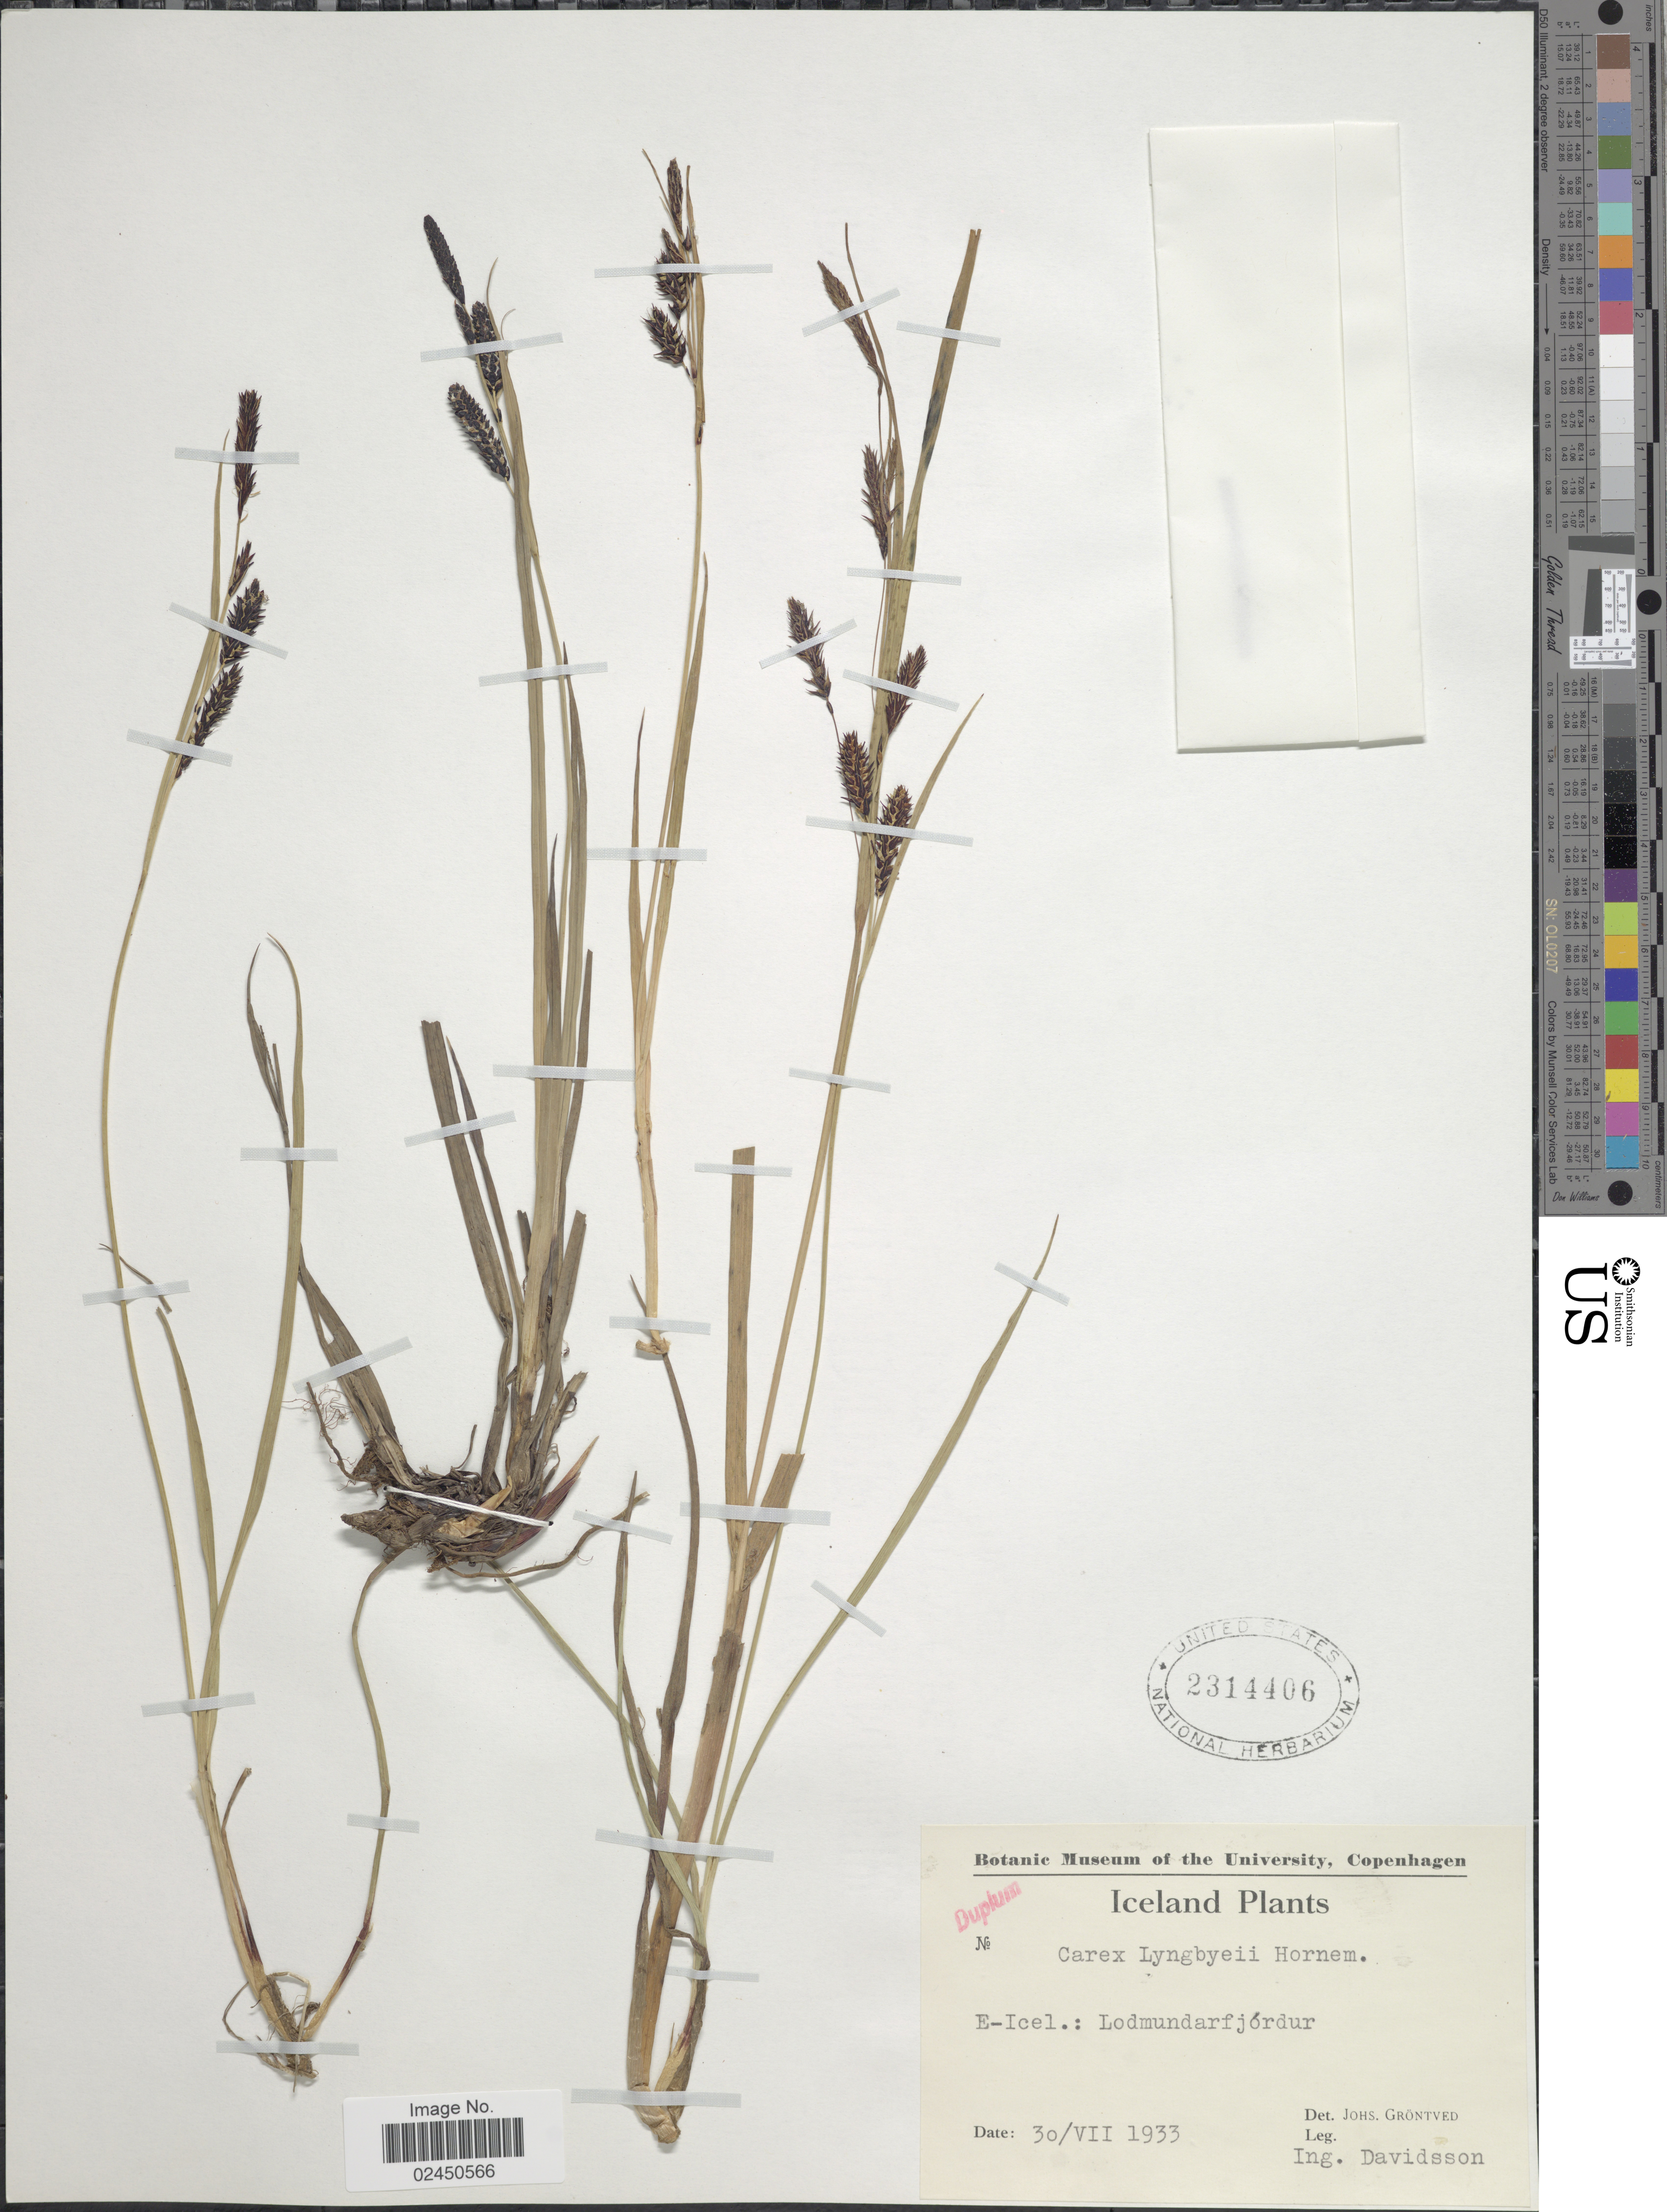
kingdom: Plantae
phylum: Tracheophyta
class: Liliopsida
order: Poales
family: Cyperaceae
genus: Carex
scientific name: Carex lyngbyei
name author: Hornem.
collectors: I. Davidsson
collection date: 1933-07-30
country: Iceland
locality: E-Icel.: Lodmundarfjordur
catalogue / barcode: US 2314406